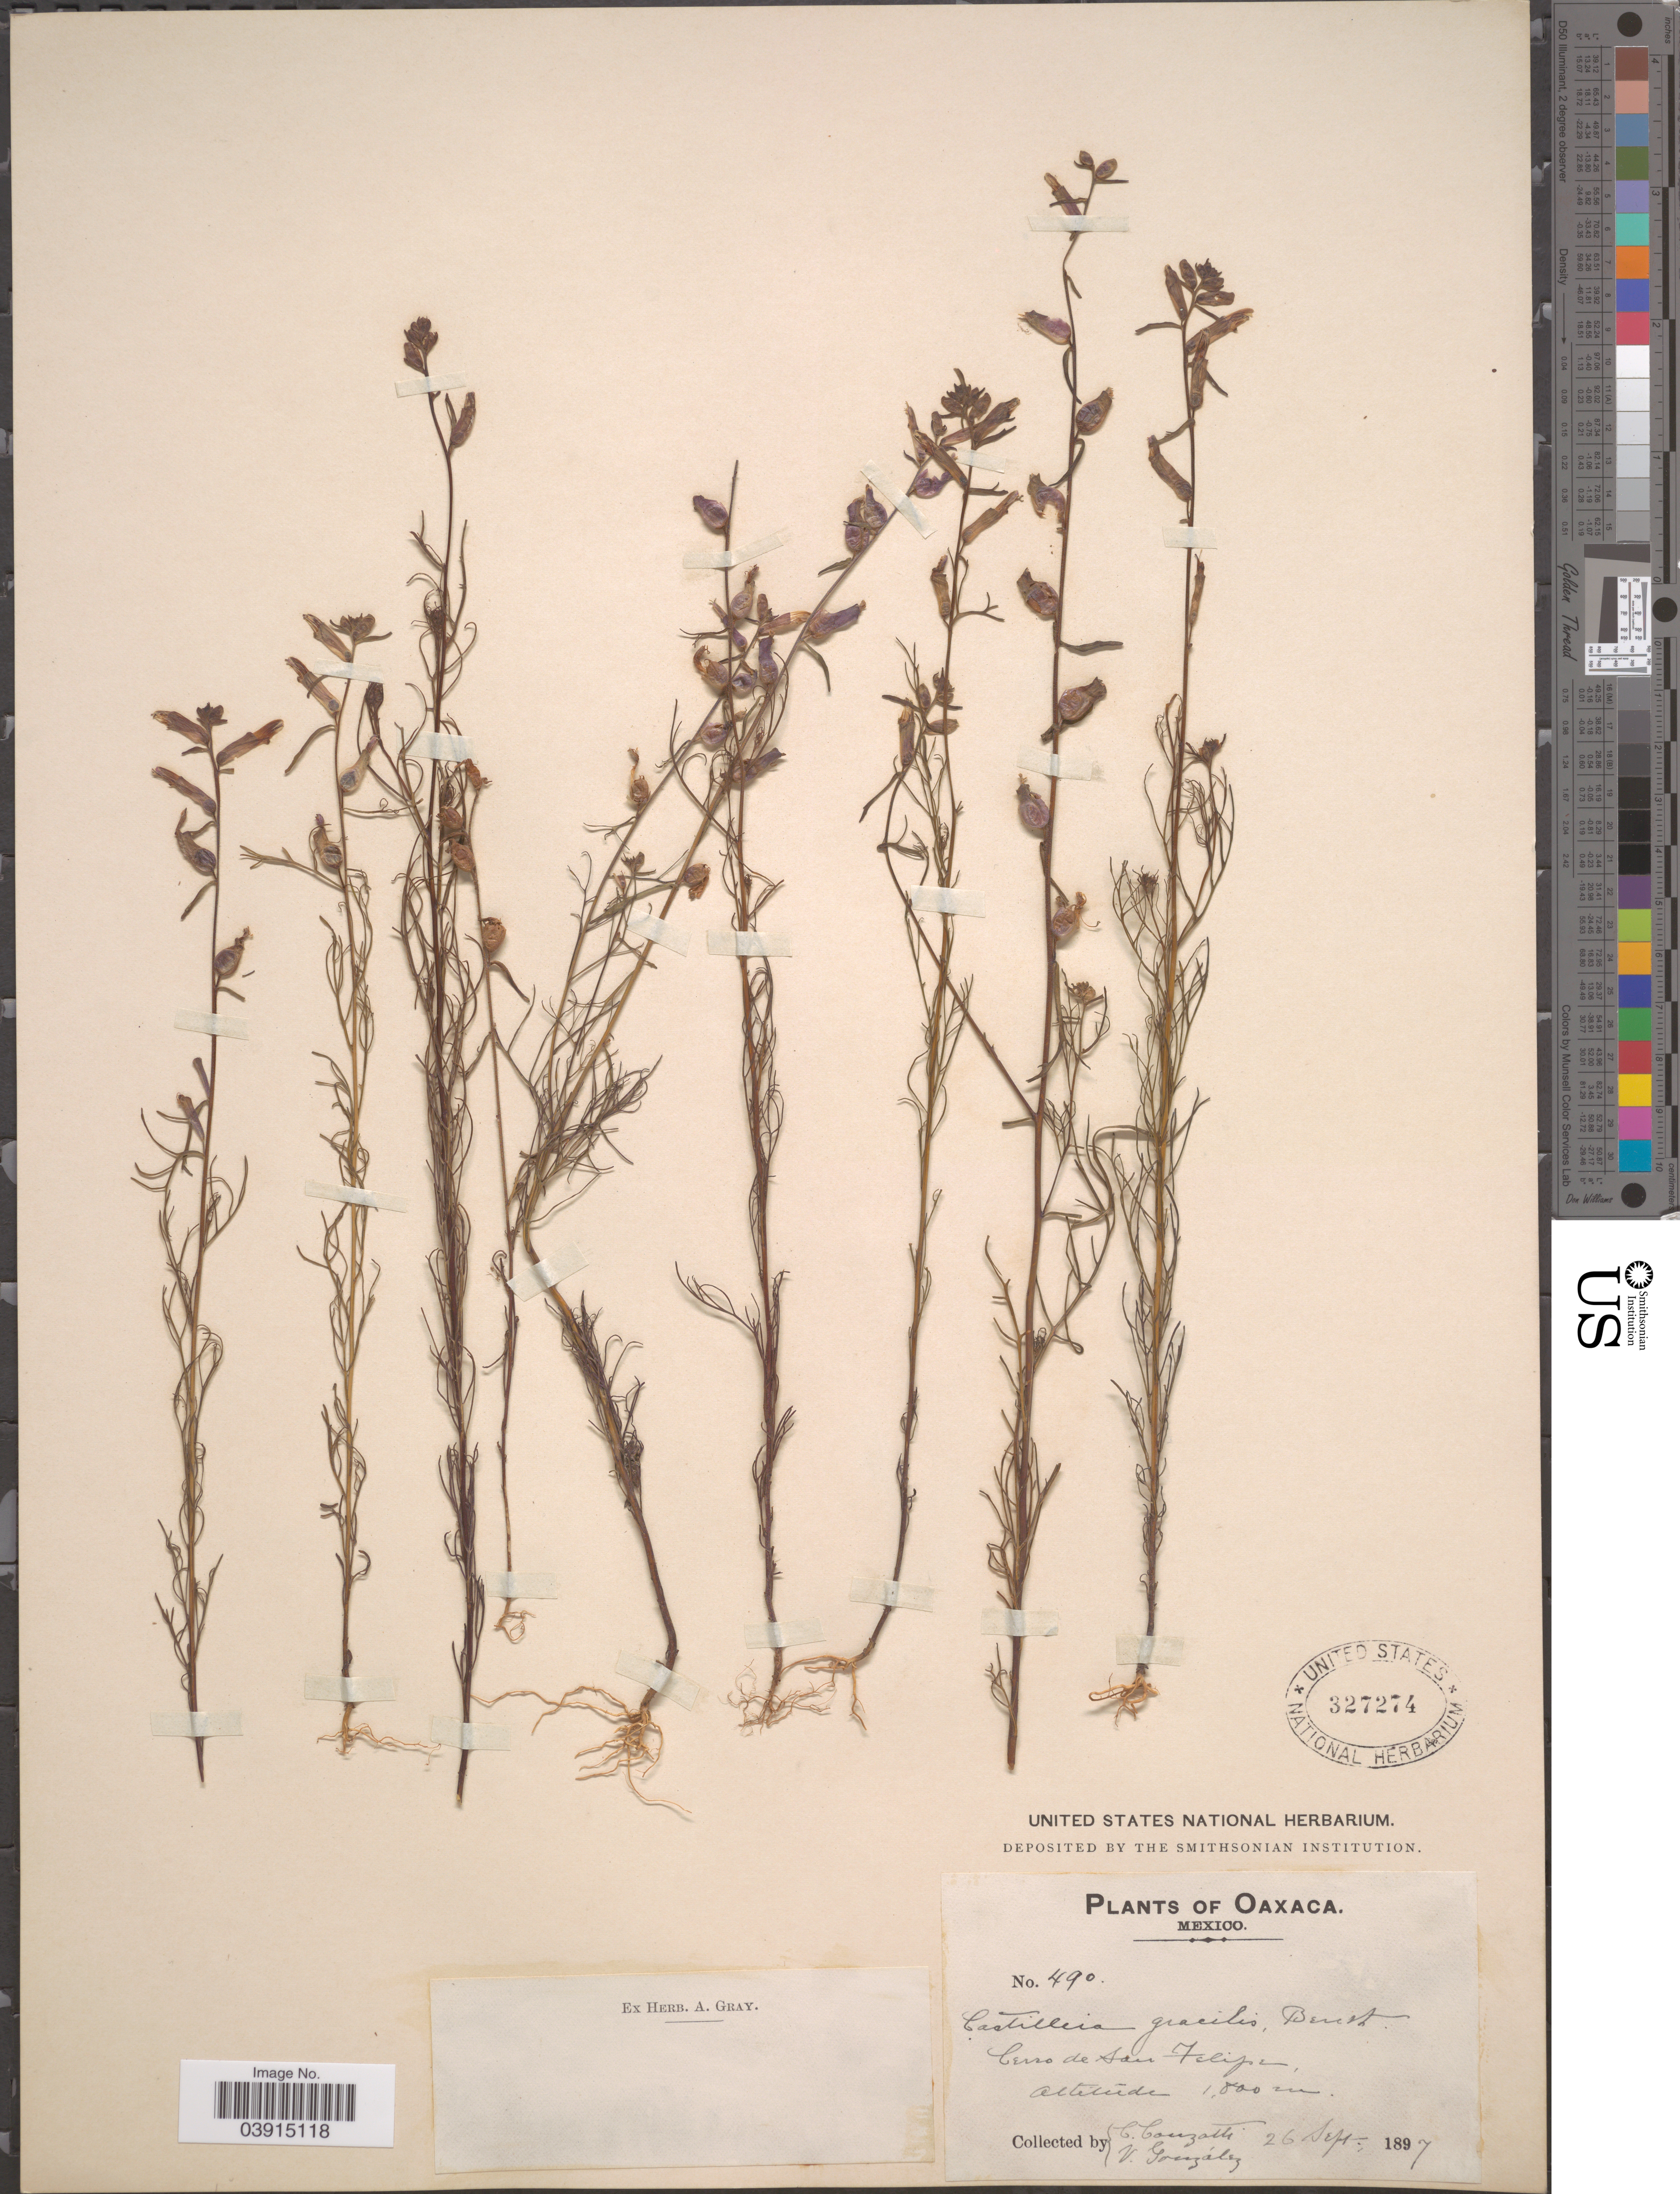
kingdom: Plantae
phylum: Tracheophyta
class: Magnoliopsida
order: Lamiales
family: Orobanchaceae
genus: Castilleja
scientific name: Castilleja gracilis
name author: Benth.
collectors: C. Conzatti & V. González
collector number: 490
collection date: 1897-09-26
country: Mexico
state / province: Oaxaca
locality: Cerro de San Felipe.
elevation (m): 1800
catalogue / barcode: US 327274